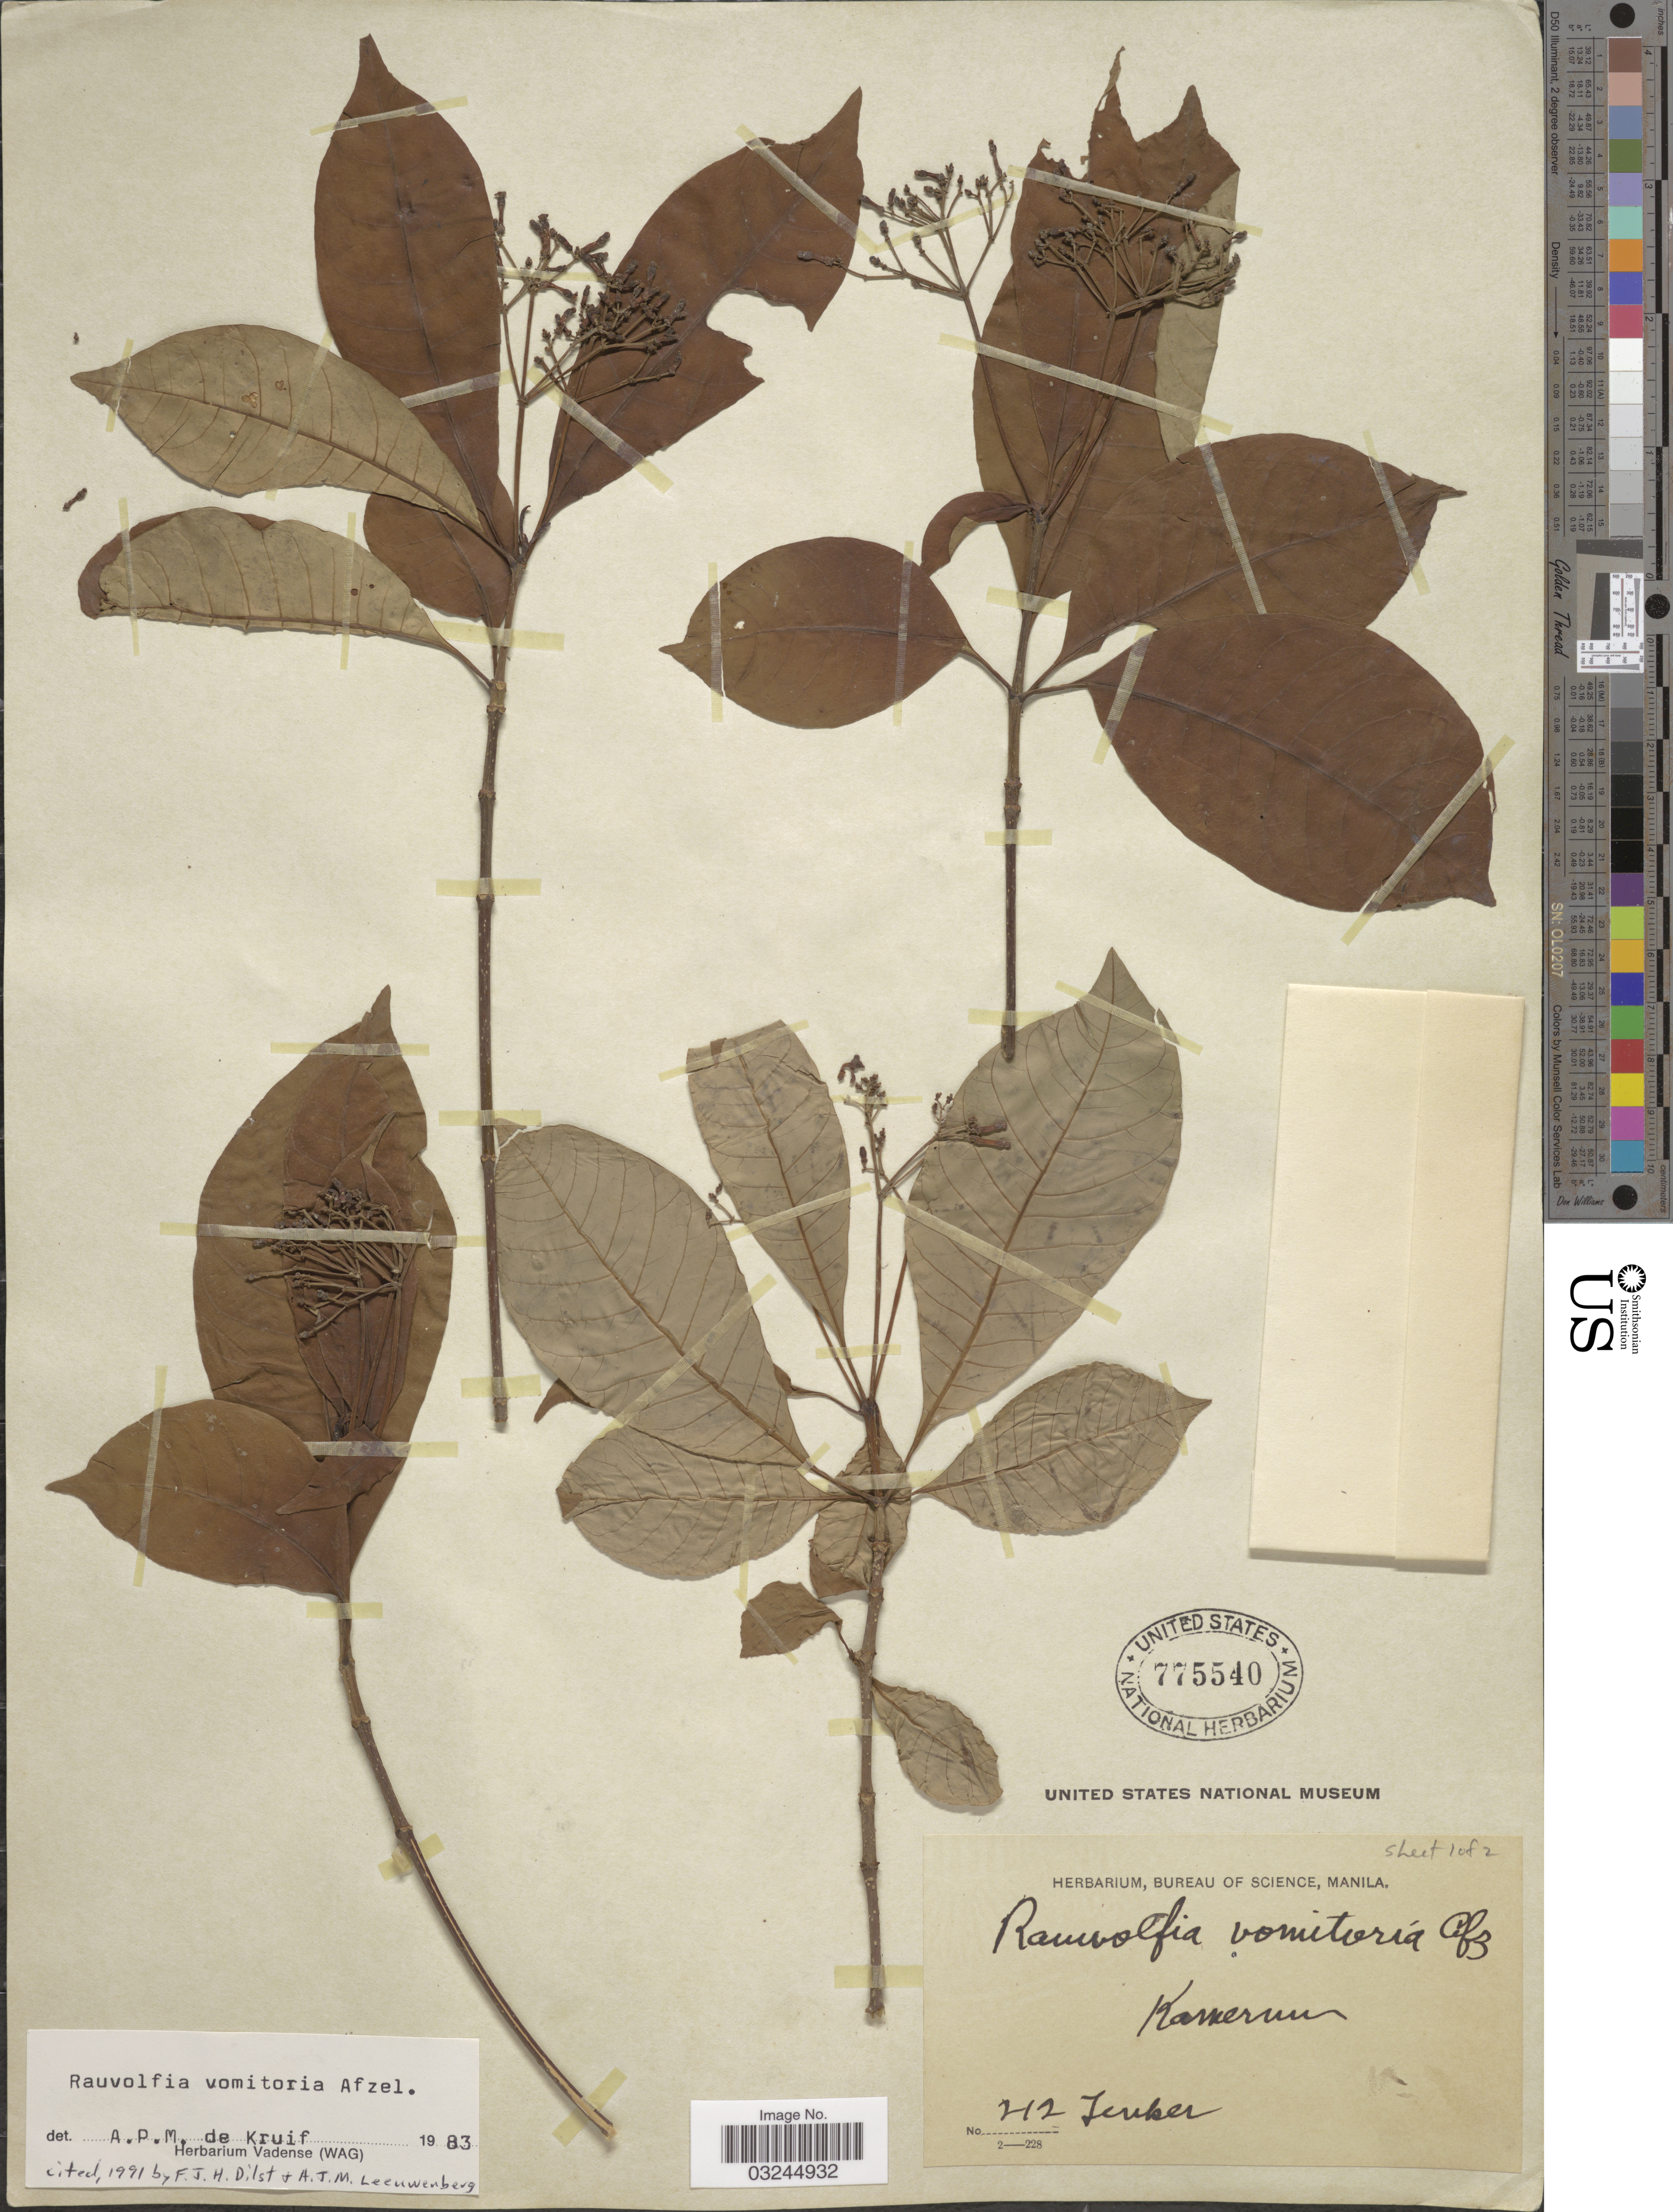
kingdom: Plantae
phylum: Tracheophyta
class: Magnoliopsida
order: Gentianales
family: Apocynaceae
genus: Rauvolfia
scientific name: Rauvolfia vomitoria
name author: Afzel.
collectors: Zenker, --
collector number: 212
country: Cameroon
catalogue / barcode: US 775540